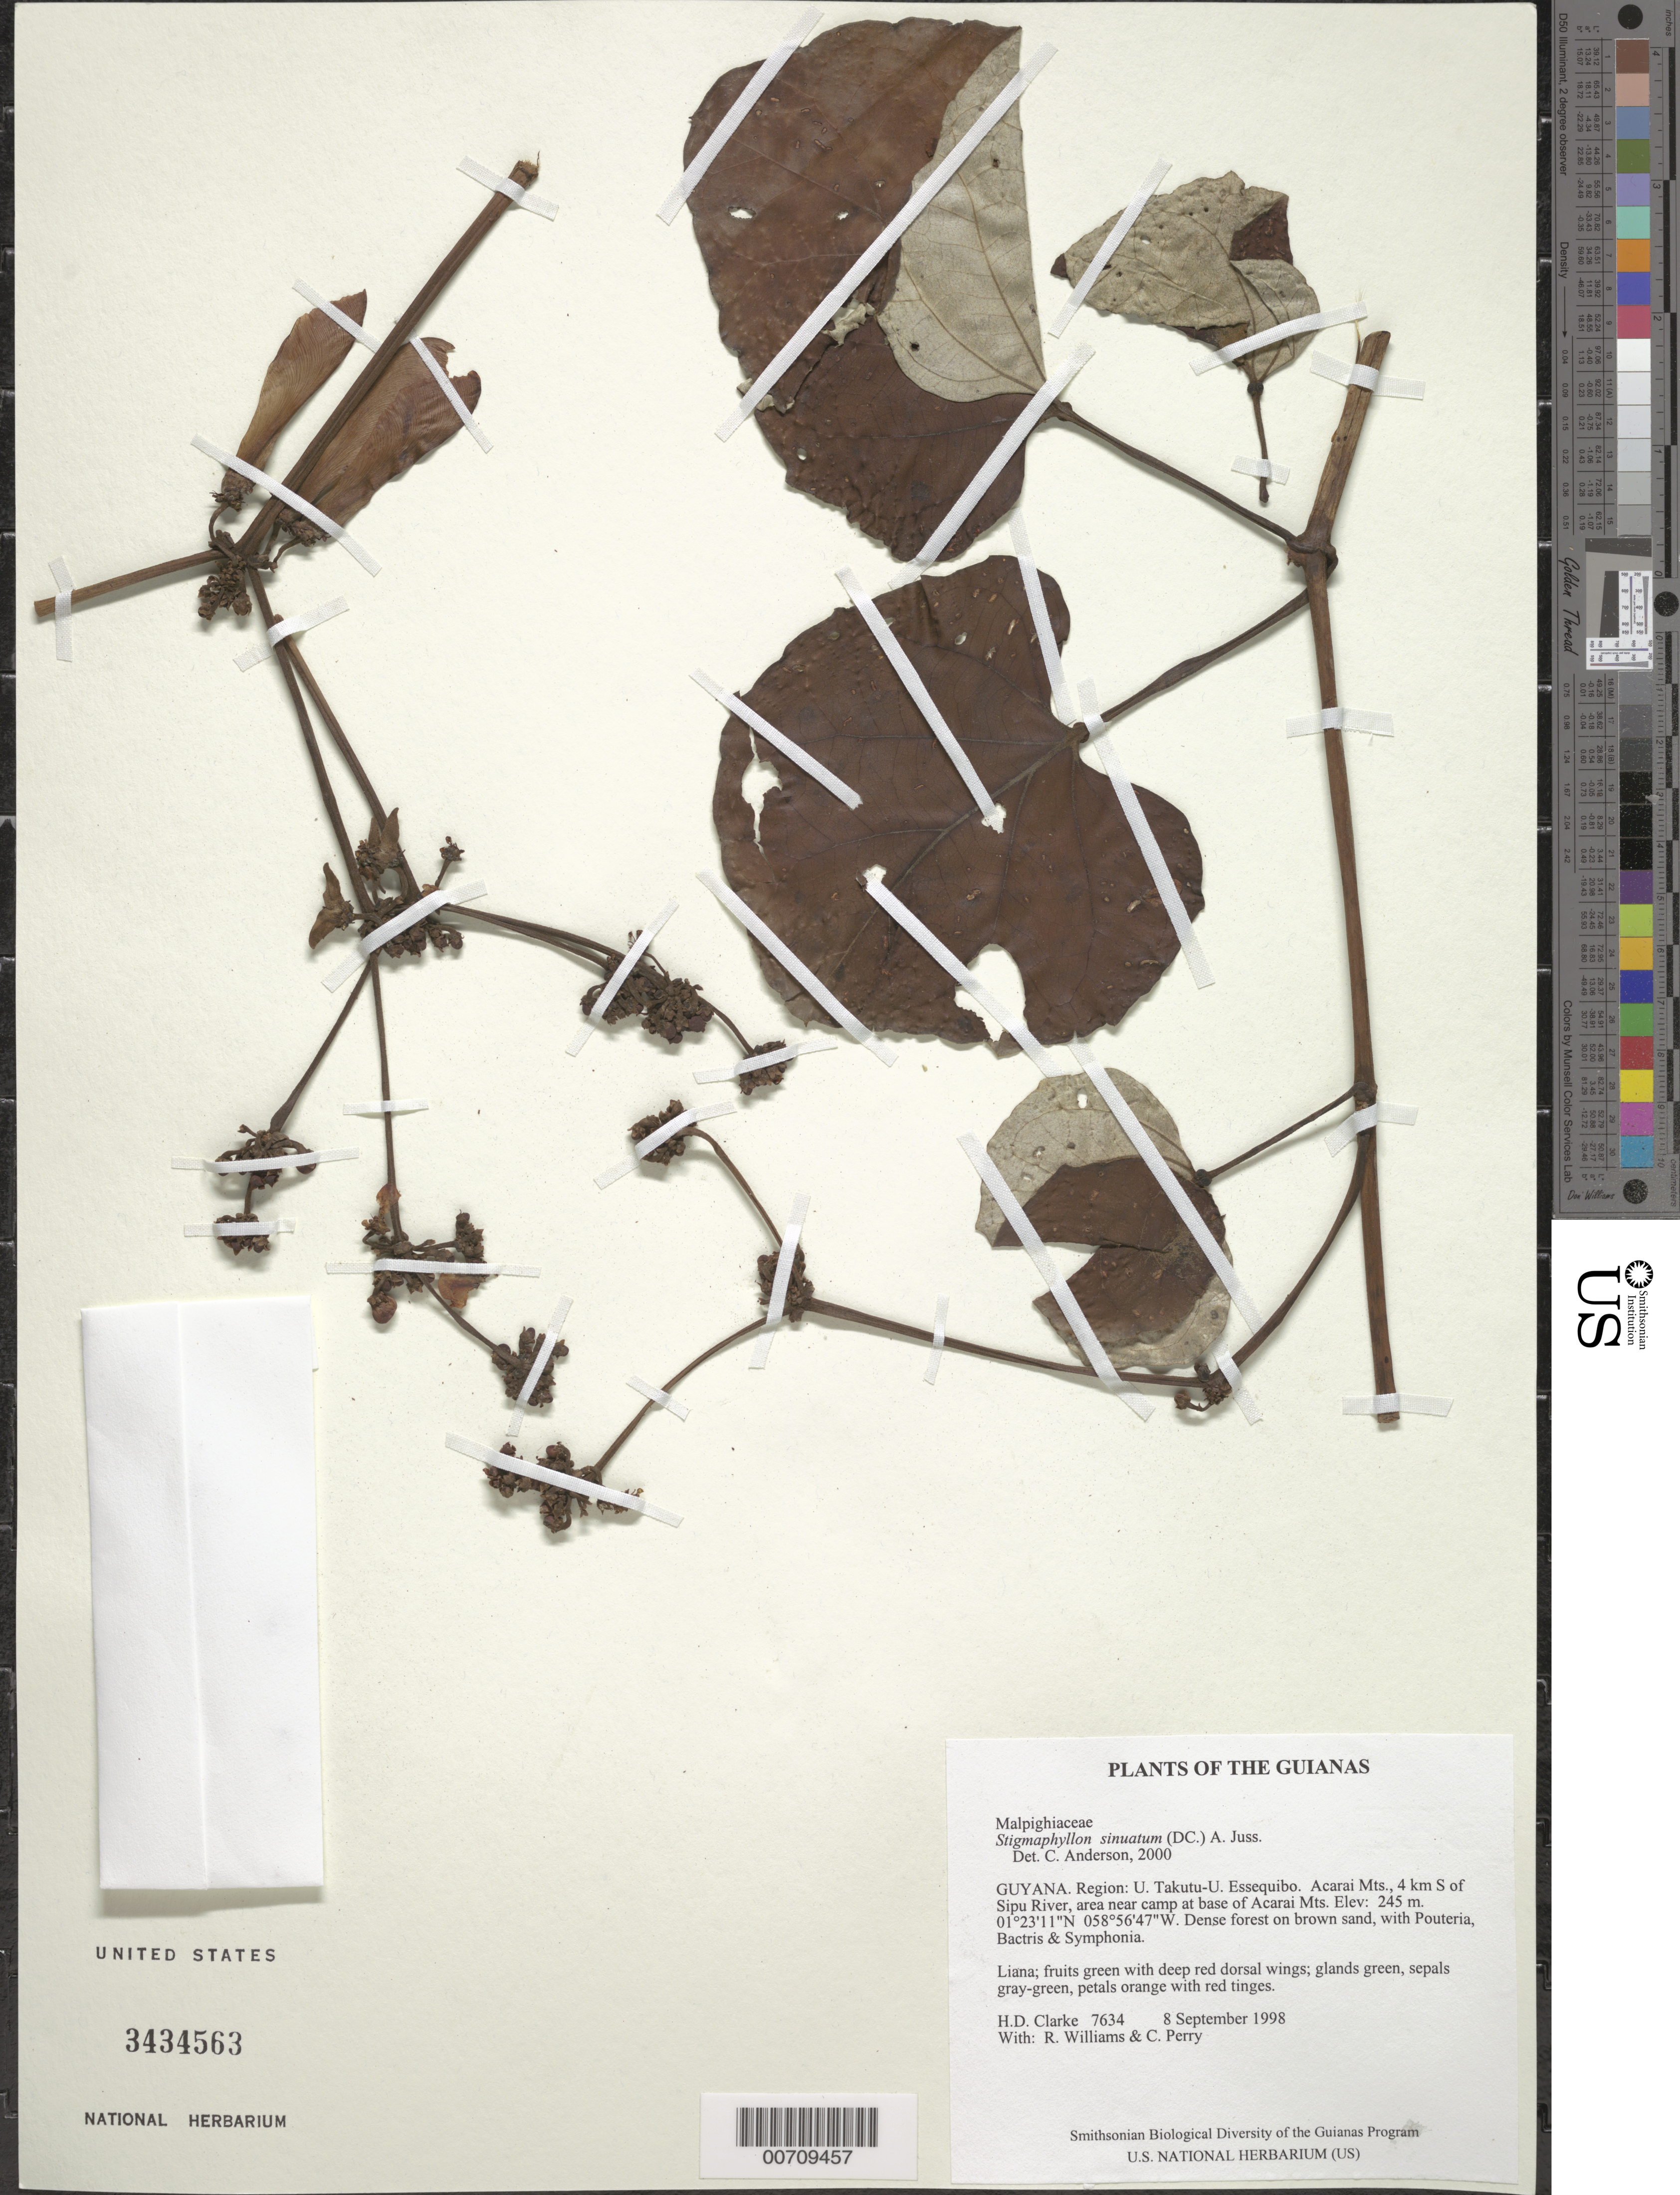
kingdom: Plantae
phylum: Tracheophyta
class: Magnoliopsida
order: Malpighiales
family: Malpighiaceae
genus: Stigmaphyllon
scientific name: Stigmaphyllon sinuatum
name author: (DC.) A. Juss.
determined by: Anderson, C.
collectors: H. D. Clarke, R. Williams & C. Perry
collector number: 7634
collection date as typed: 8 September 1998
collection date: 1998-09-08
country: Guyana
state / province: U. Takutu-U. Essequibo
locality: Acarai Mts., 4 km S of Sipu River, area near camp at base of Acarai Mts.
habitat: Dense forest on brown sand, with Pouteria, Bactris & Symphonia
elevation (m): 245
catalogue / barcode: US 3434563